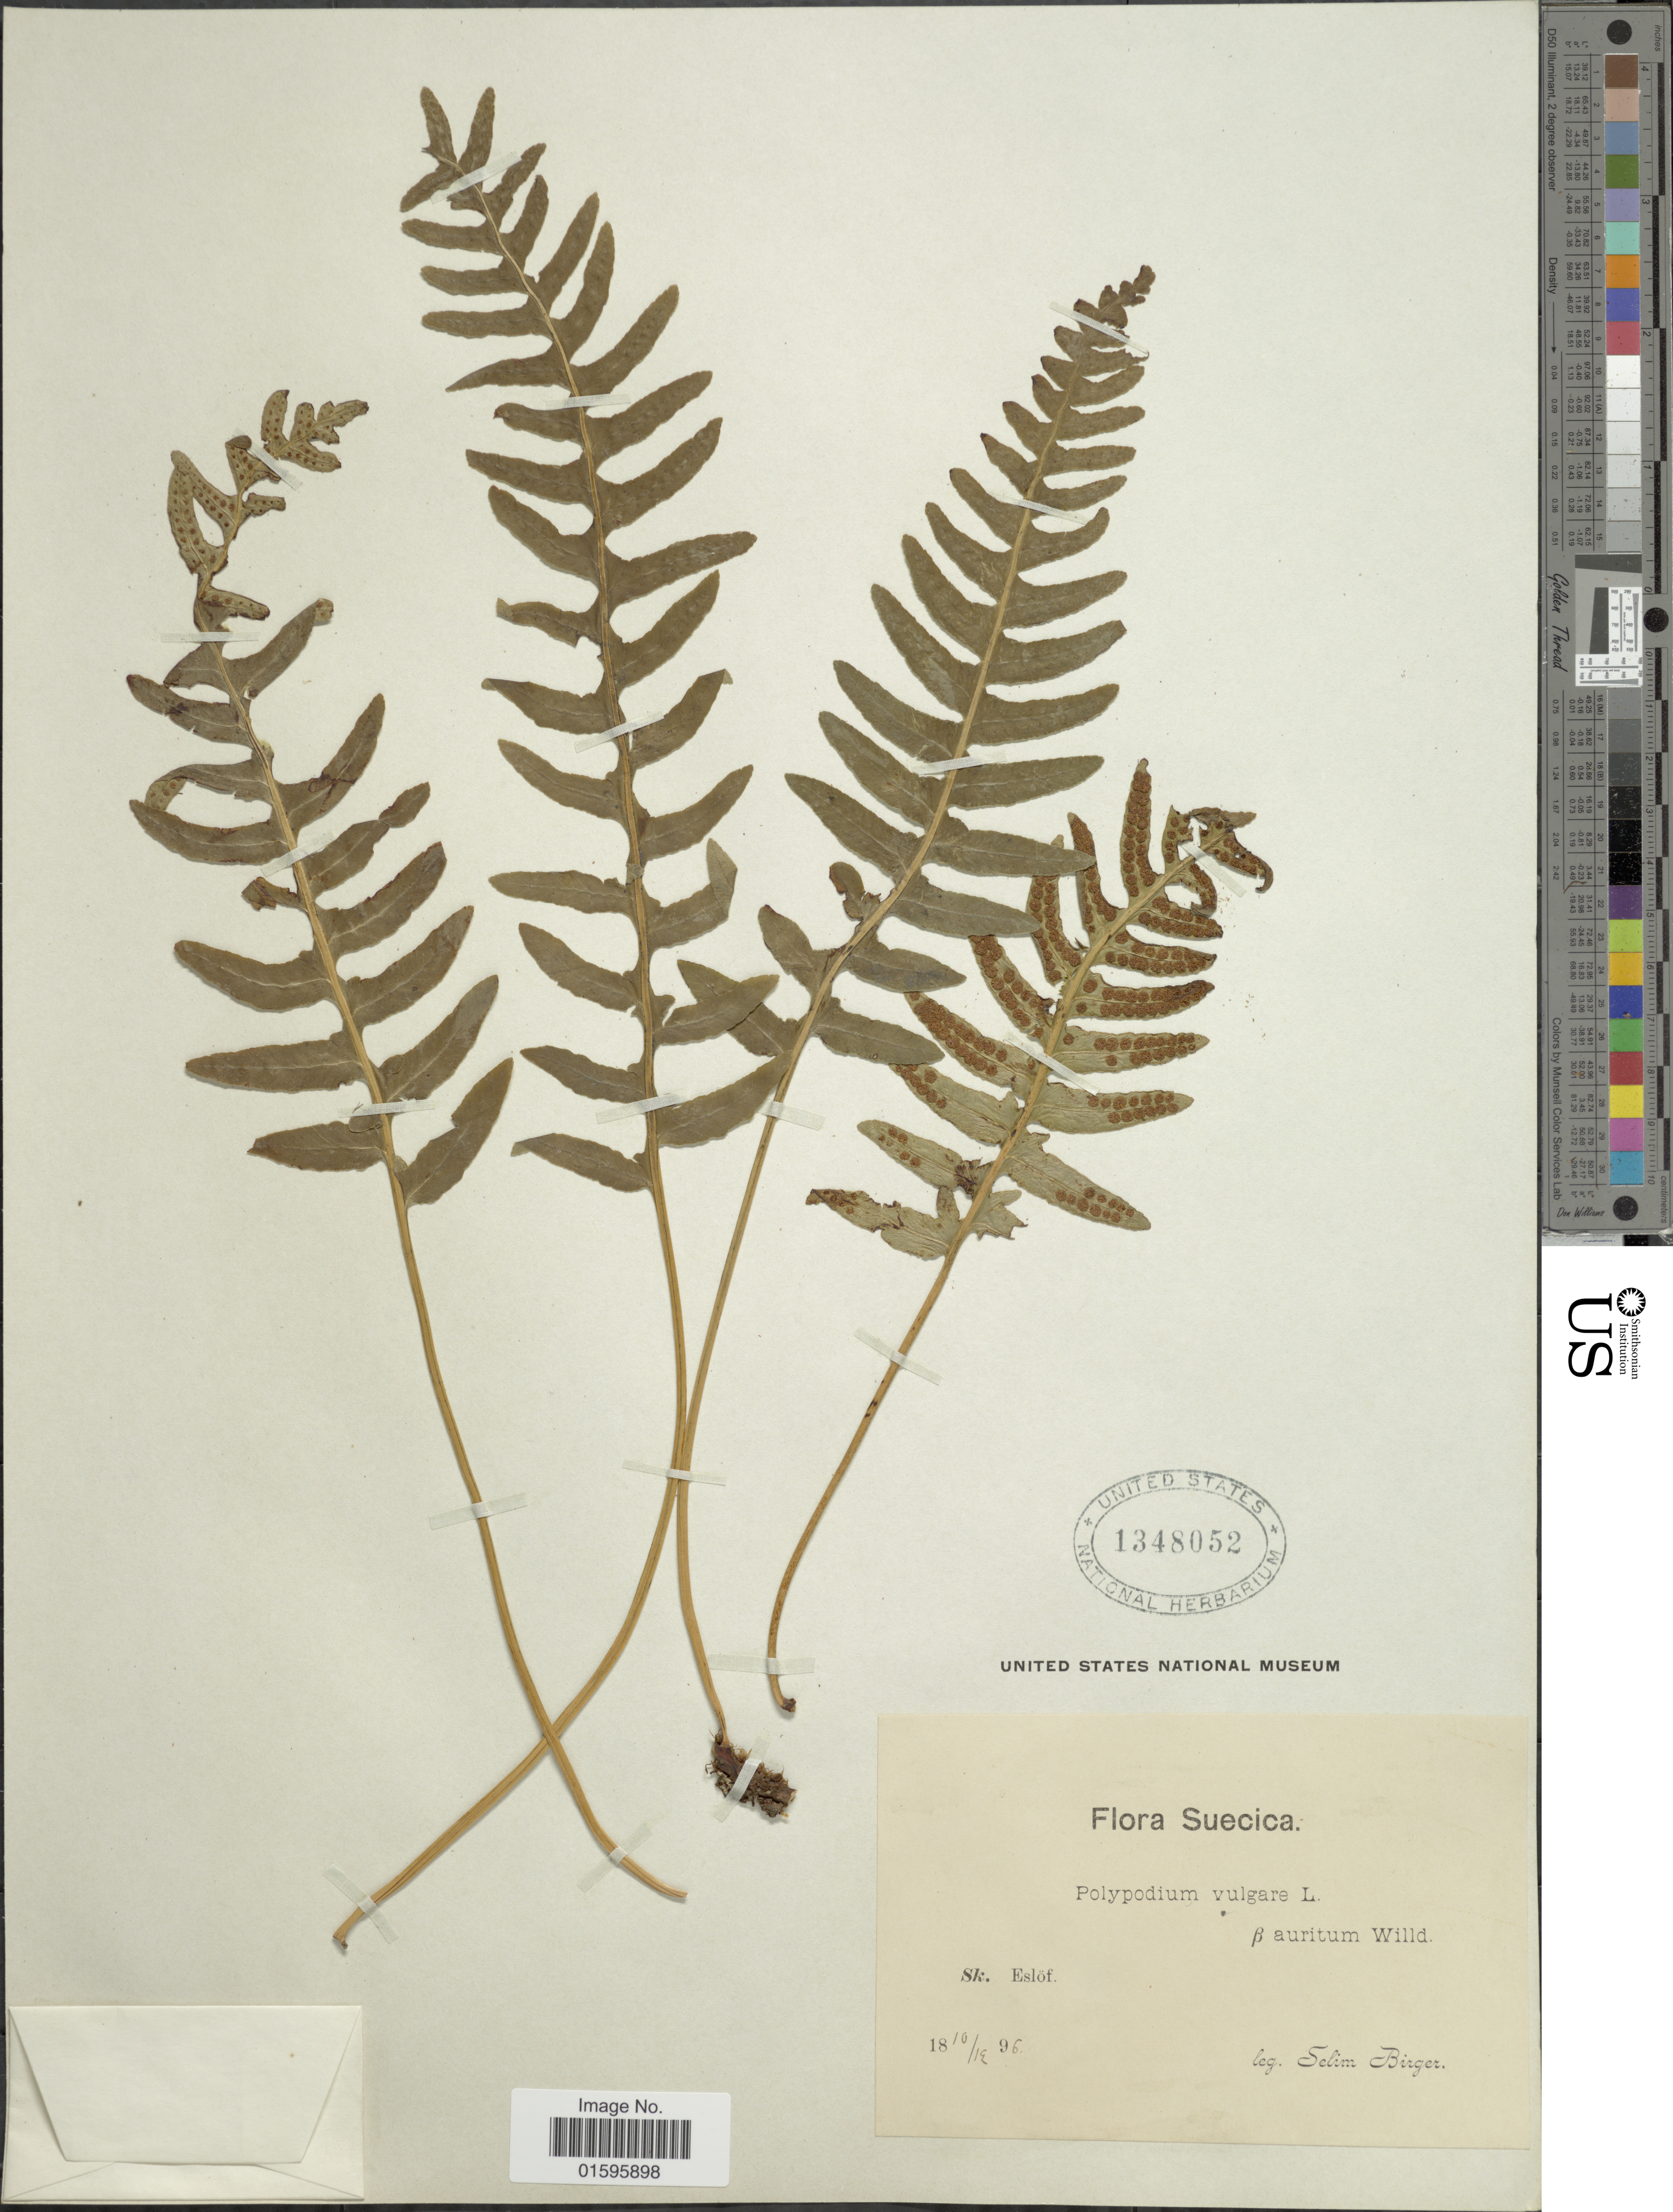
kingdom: Plantae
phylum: Tracheophyta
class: Polypodiopsida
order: Polypodiales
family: Polypodiaceae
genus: Polypodium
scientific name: Polypodium vulgare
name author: L.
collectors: S. Birger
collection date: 1896-12-10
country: Sweden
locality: Suecia, Sk., Eslof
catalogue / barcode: US 1348052